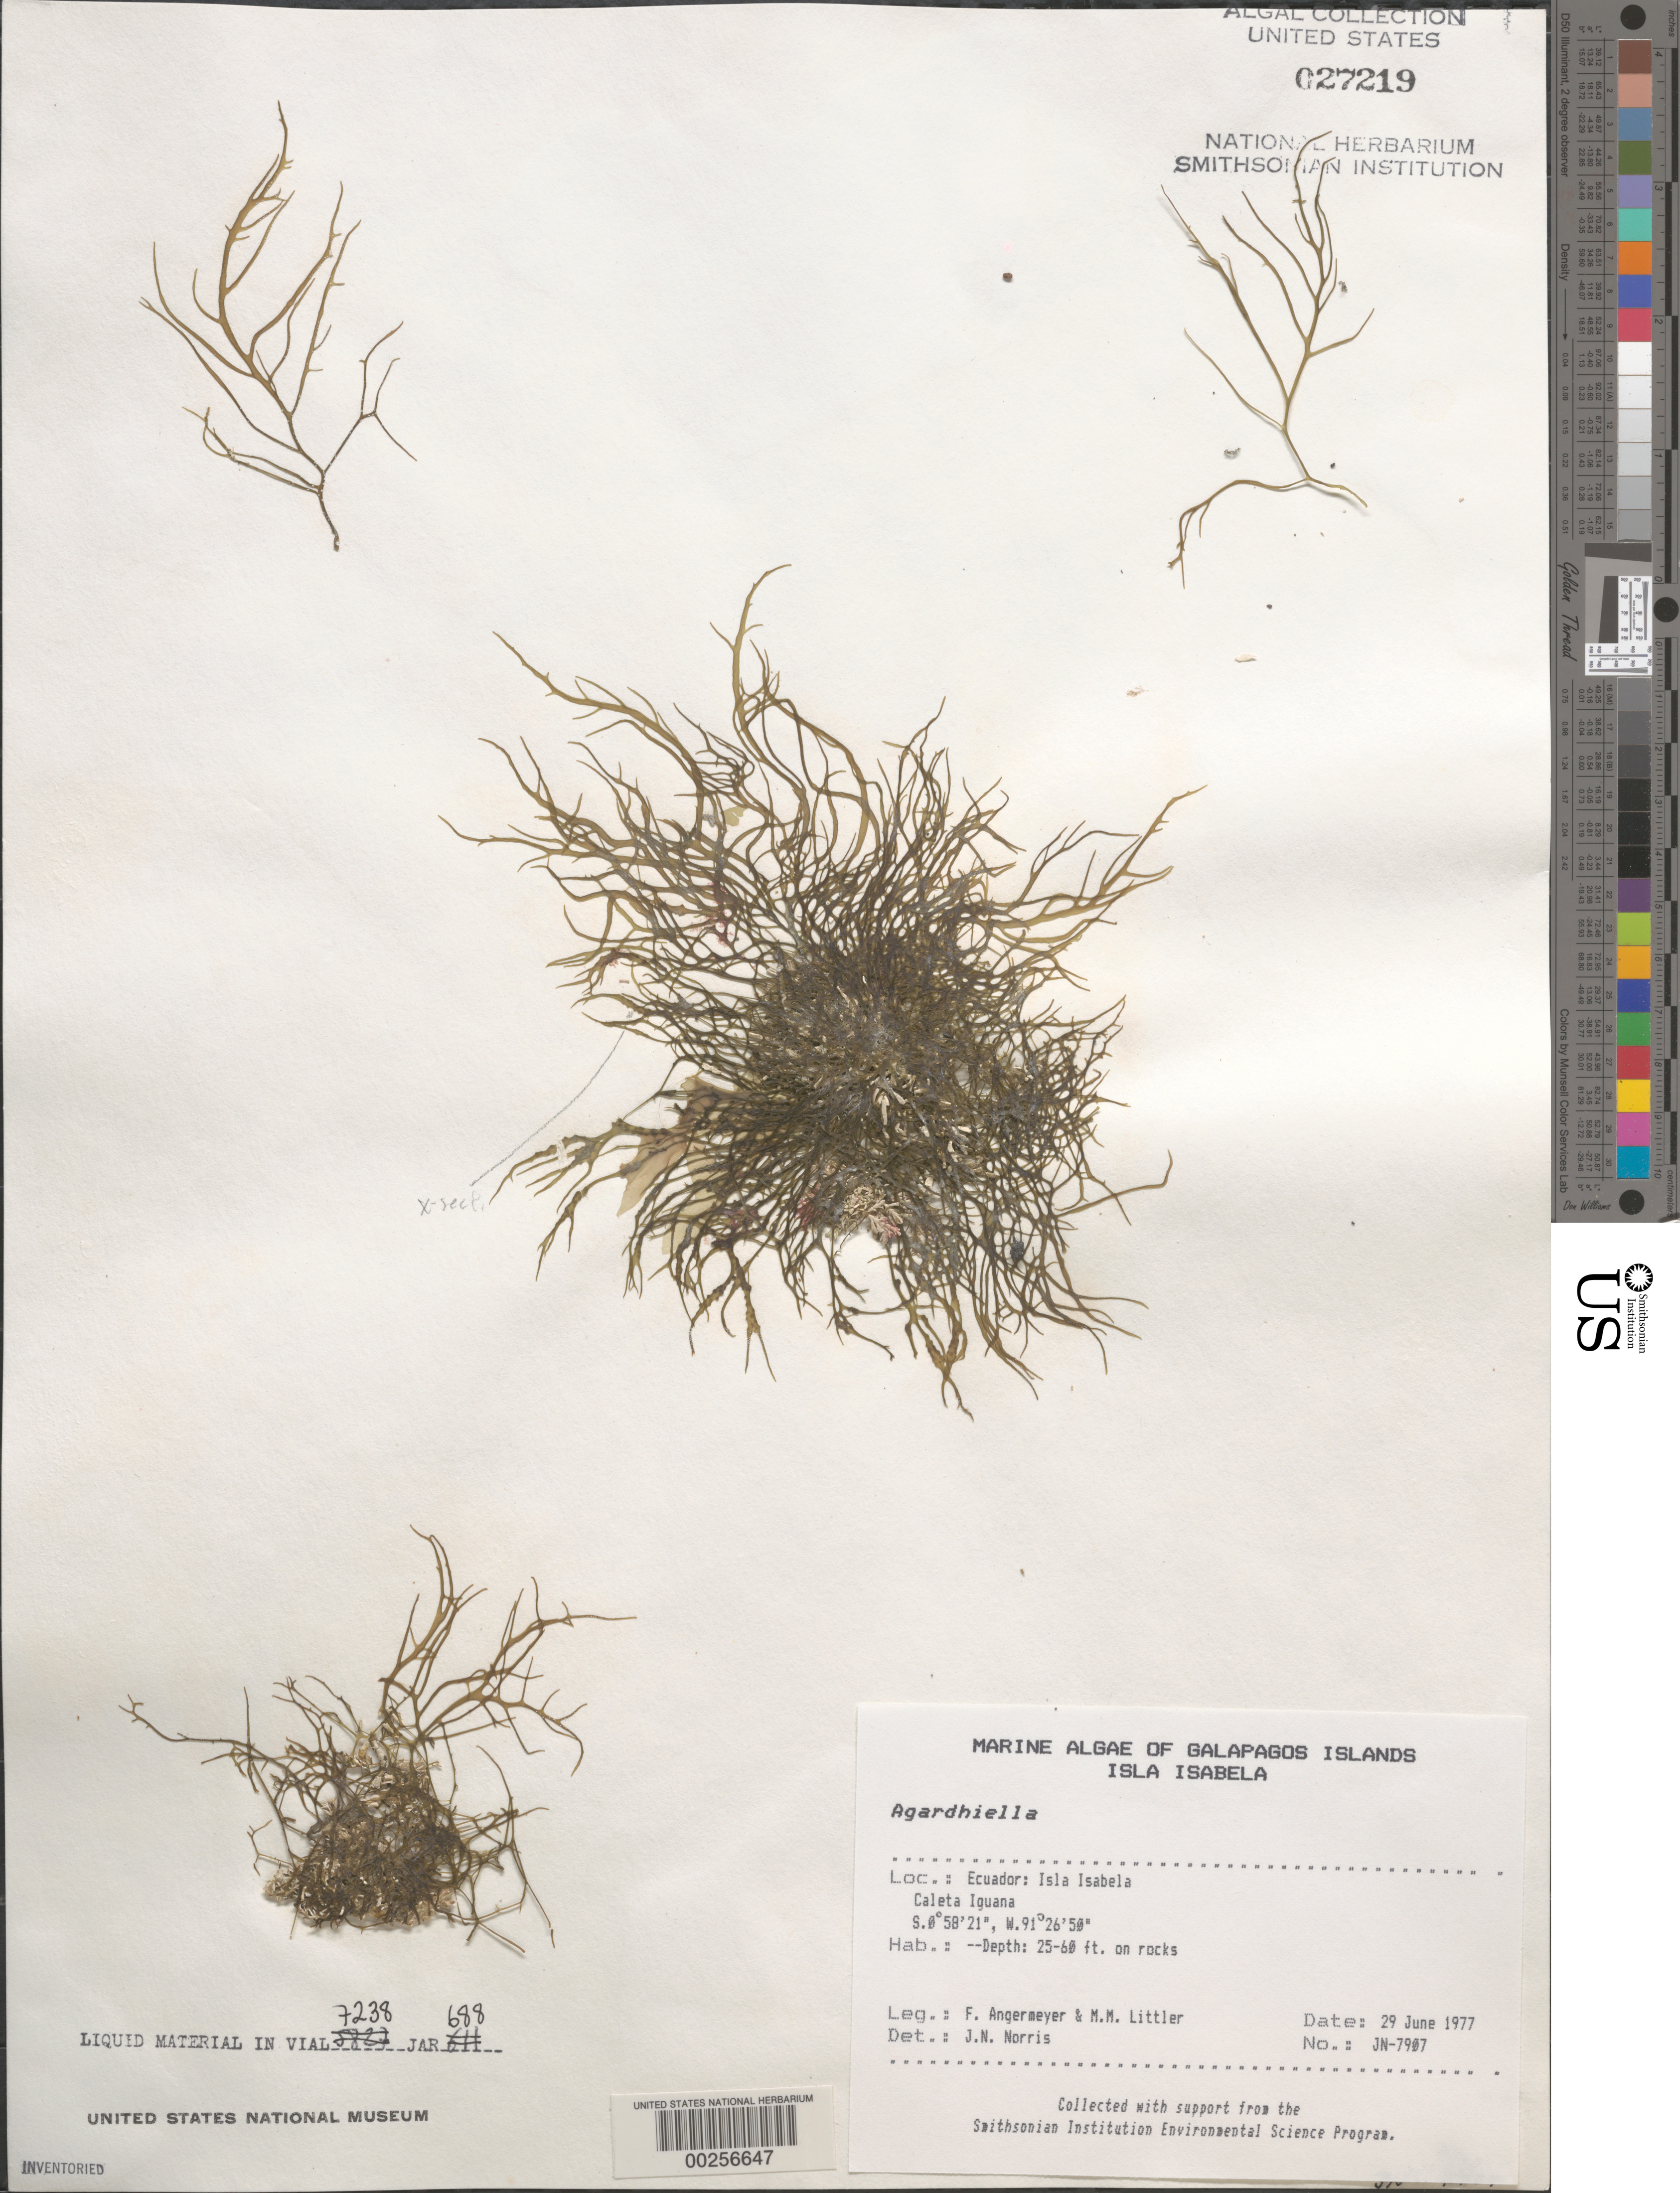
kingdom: Plantae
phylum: Rhodophyta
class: Florideophyceae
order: Gigartinales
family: Solieriaceae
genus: Agardhiella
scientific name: Agardhiella sp.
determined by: Norris, James N.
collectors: F. Angermeyer & M. M. Littler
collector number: Jn-7907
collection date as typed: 29 Jun 1977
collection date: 1977-06-29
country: Ecuador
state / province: Colón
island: Isabela [Albemarle]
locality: Caleta Iguana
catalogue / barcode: US 27219